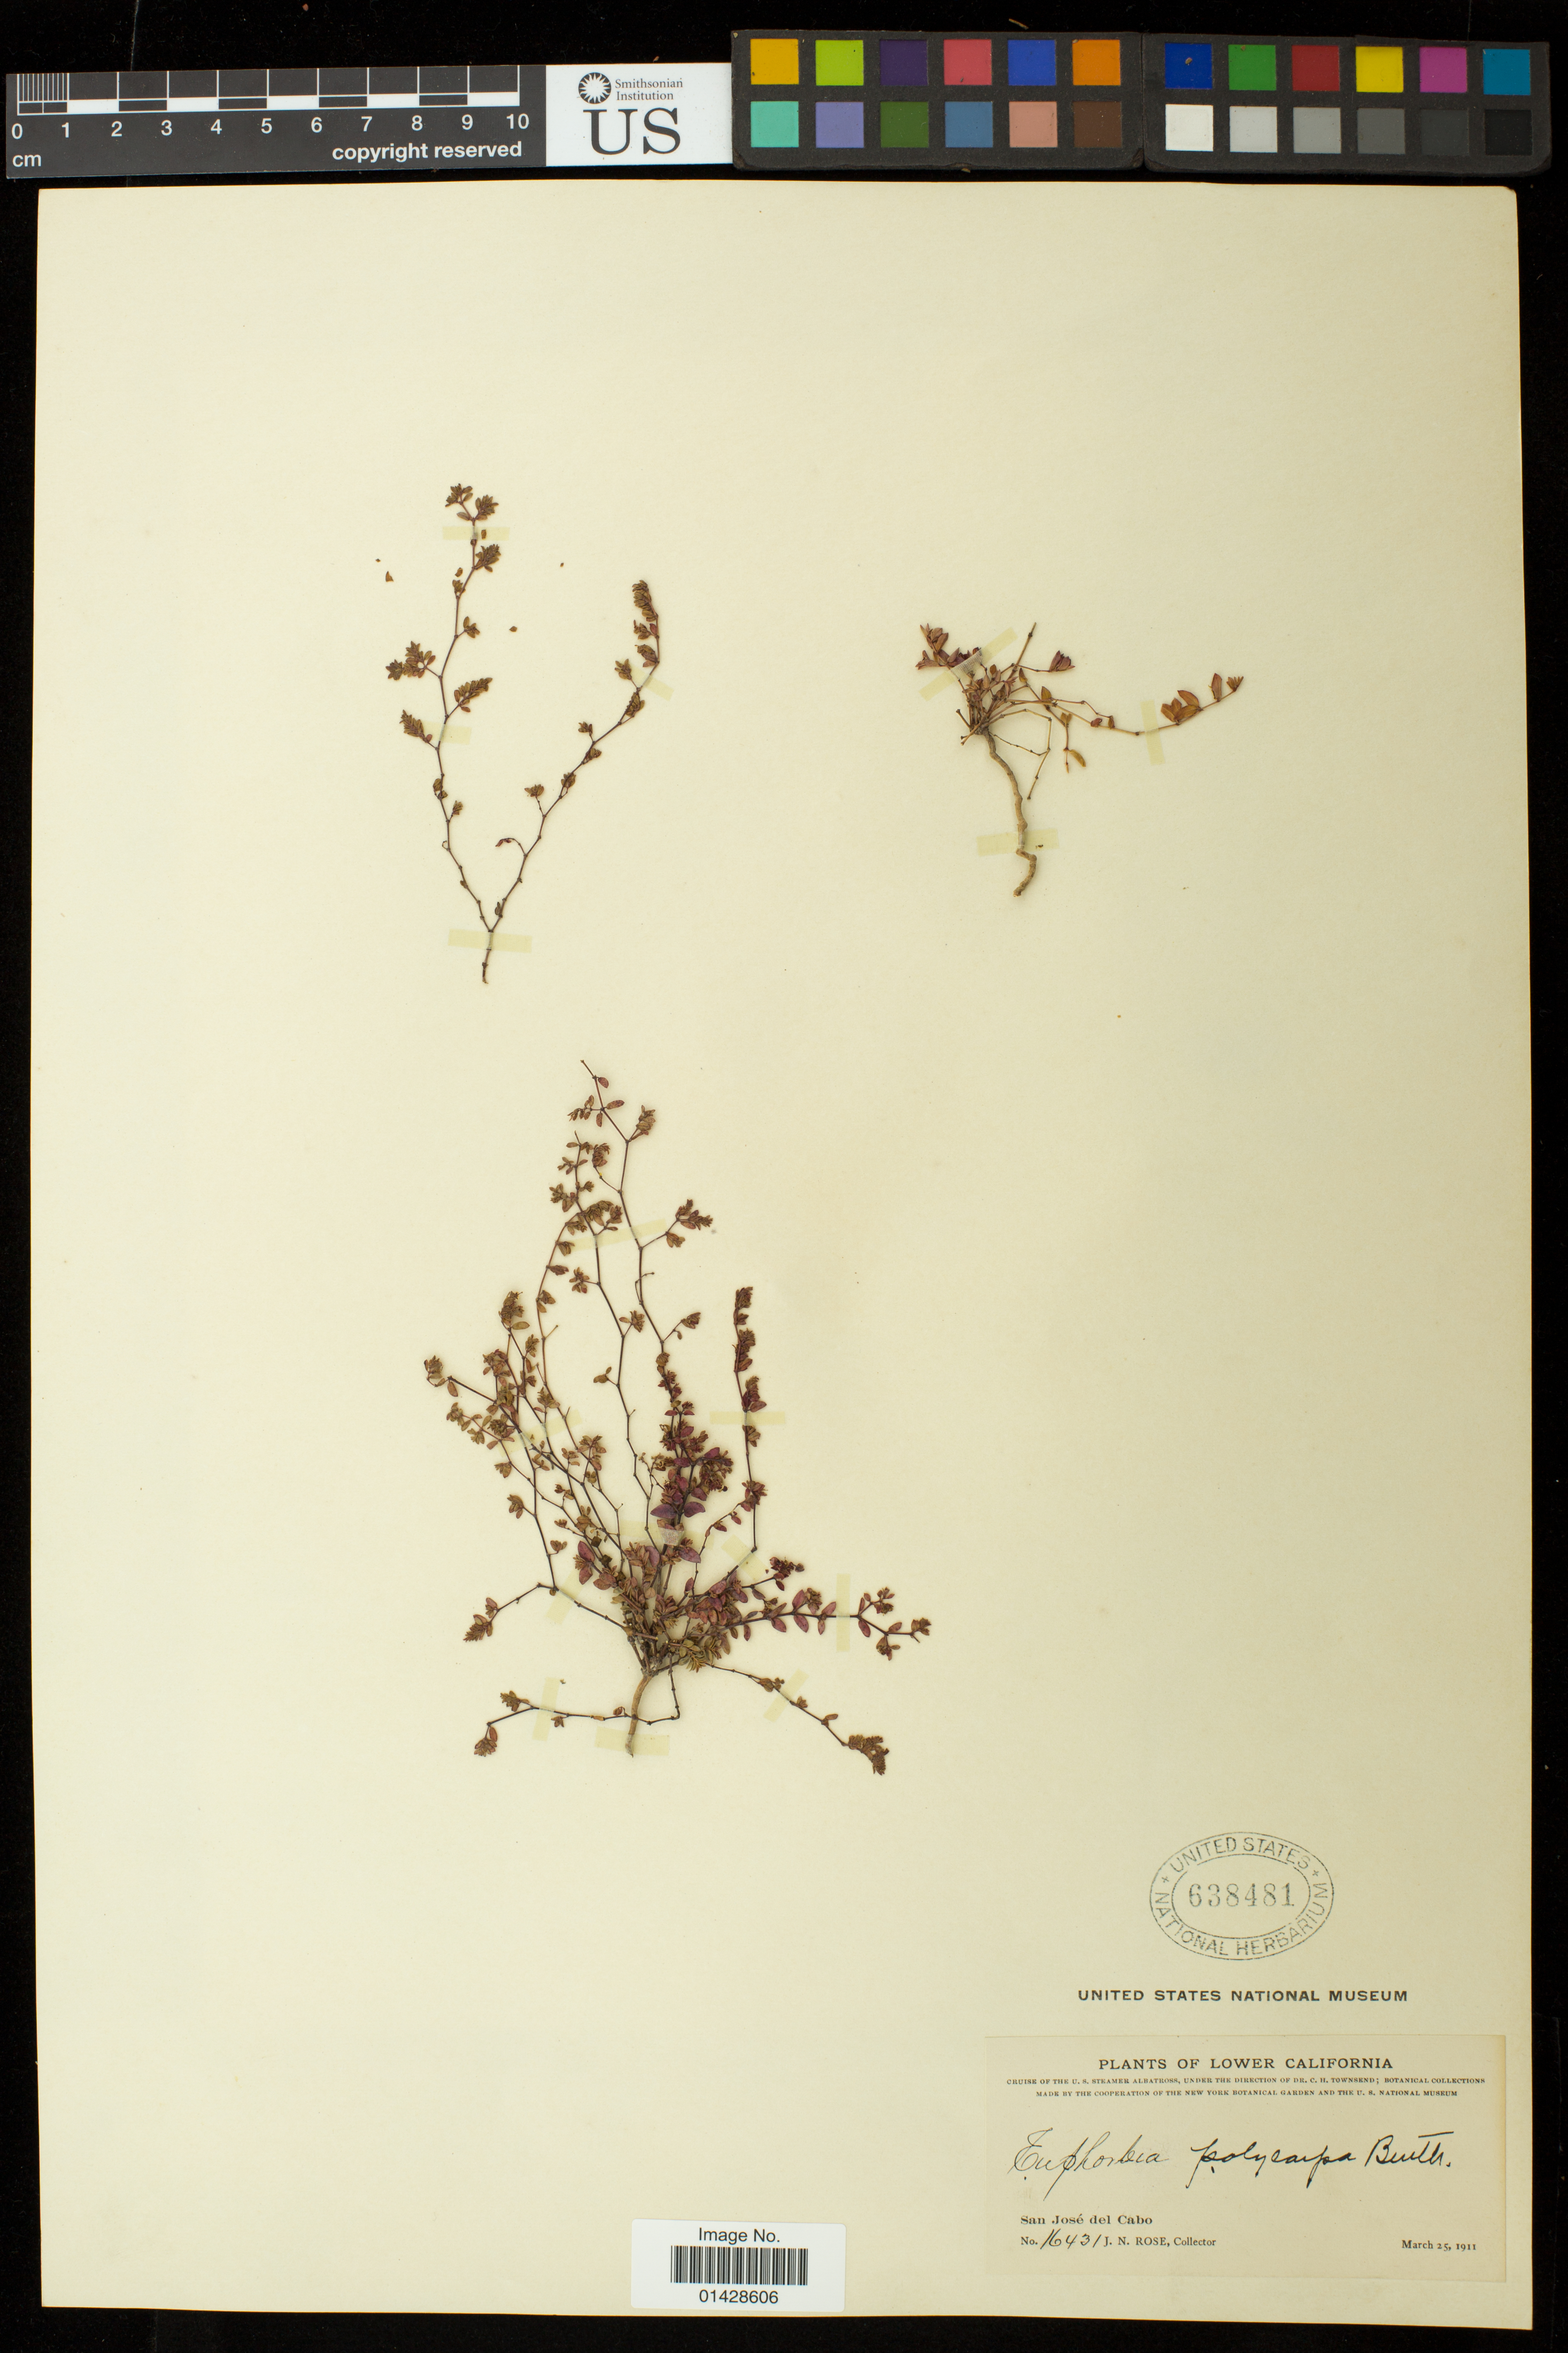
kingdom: Plantae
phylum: Tracheophyta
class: Magnoliopsida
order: Malpighiales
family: Euphorbiaceae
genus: Euphorbia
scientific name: Euphorbia polycarpa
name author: Benth.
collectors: J. N. Rose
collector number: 16431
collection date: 1911-03-25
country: Mexico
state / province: Baja California Sur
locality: San Jose del Cabo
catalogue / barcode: US 638481